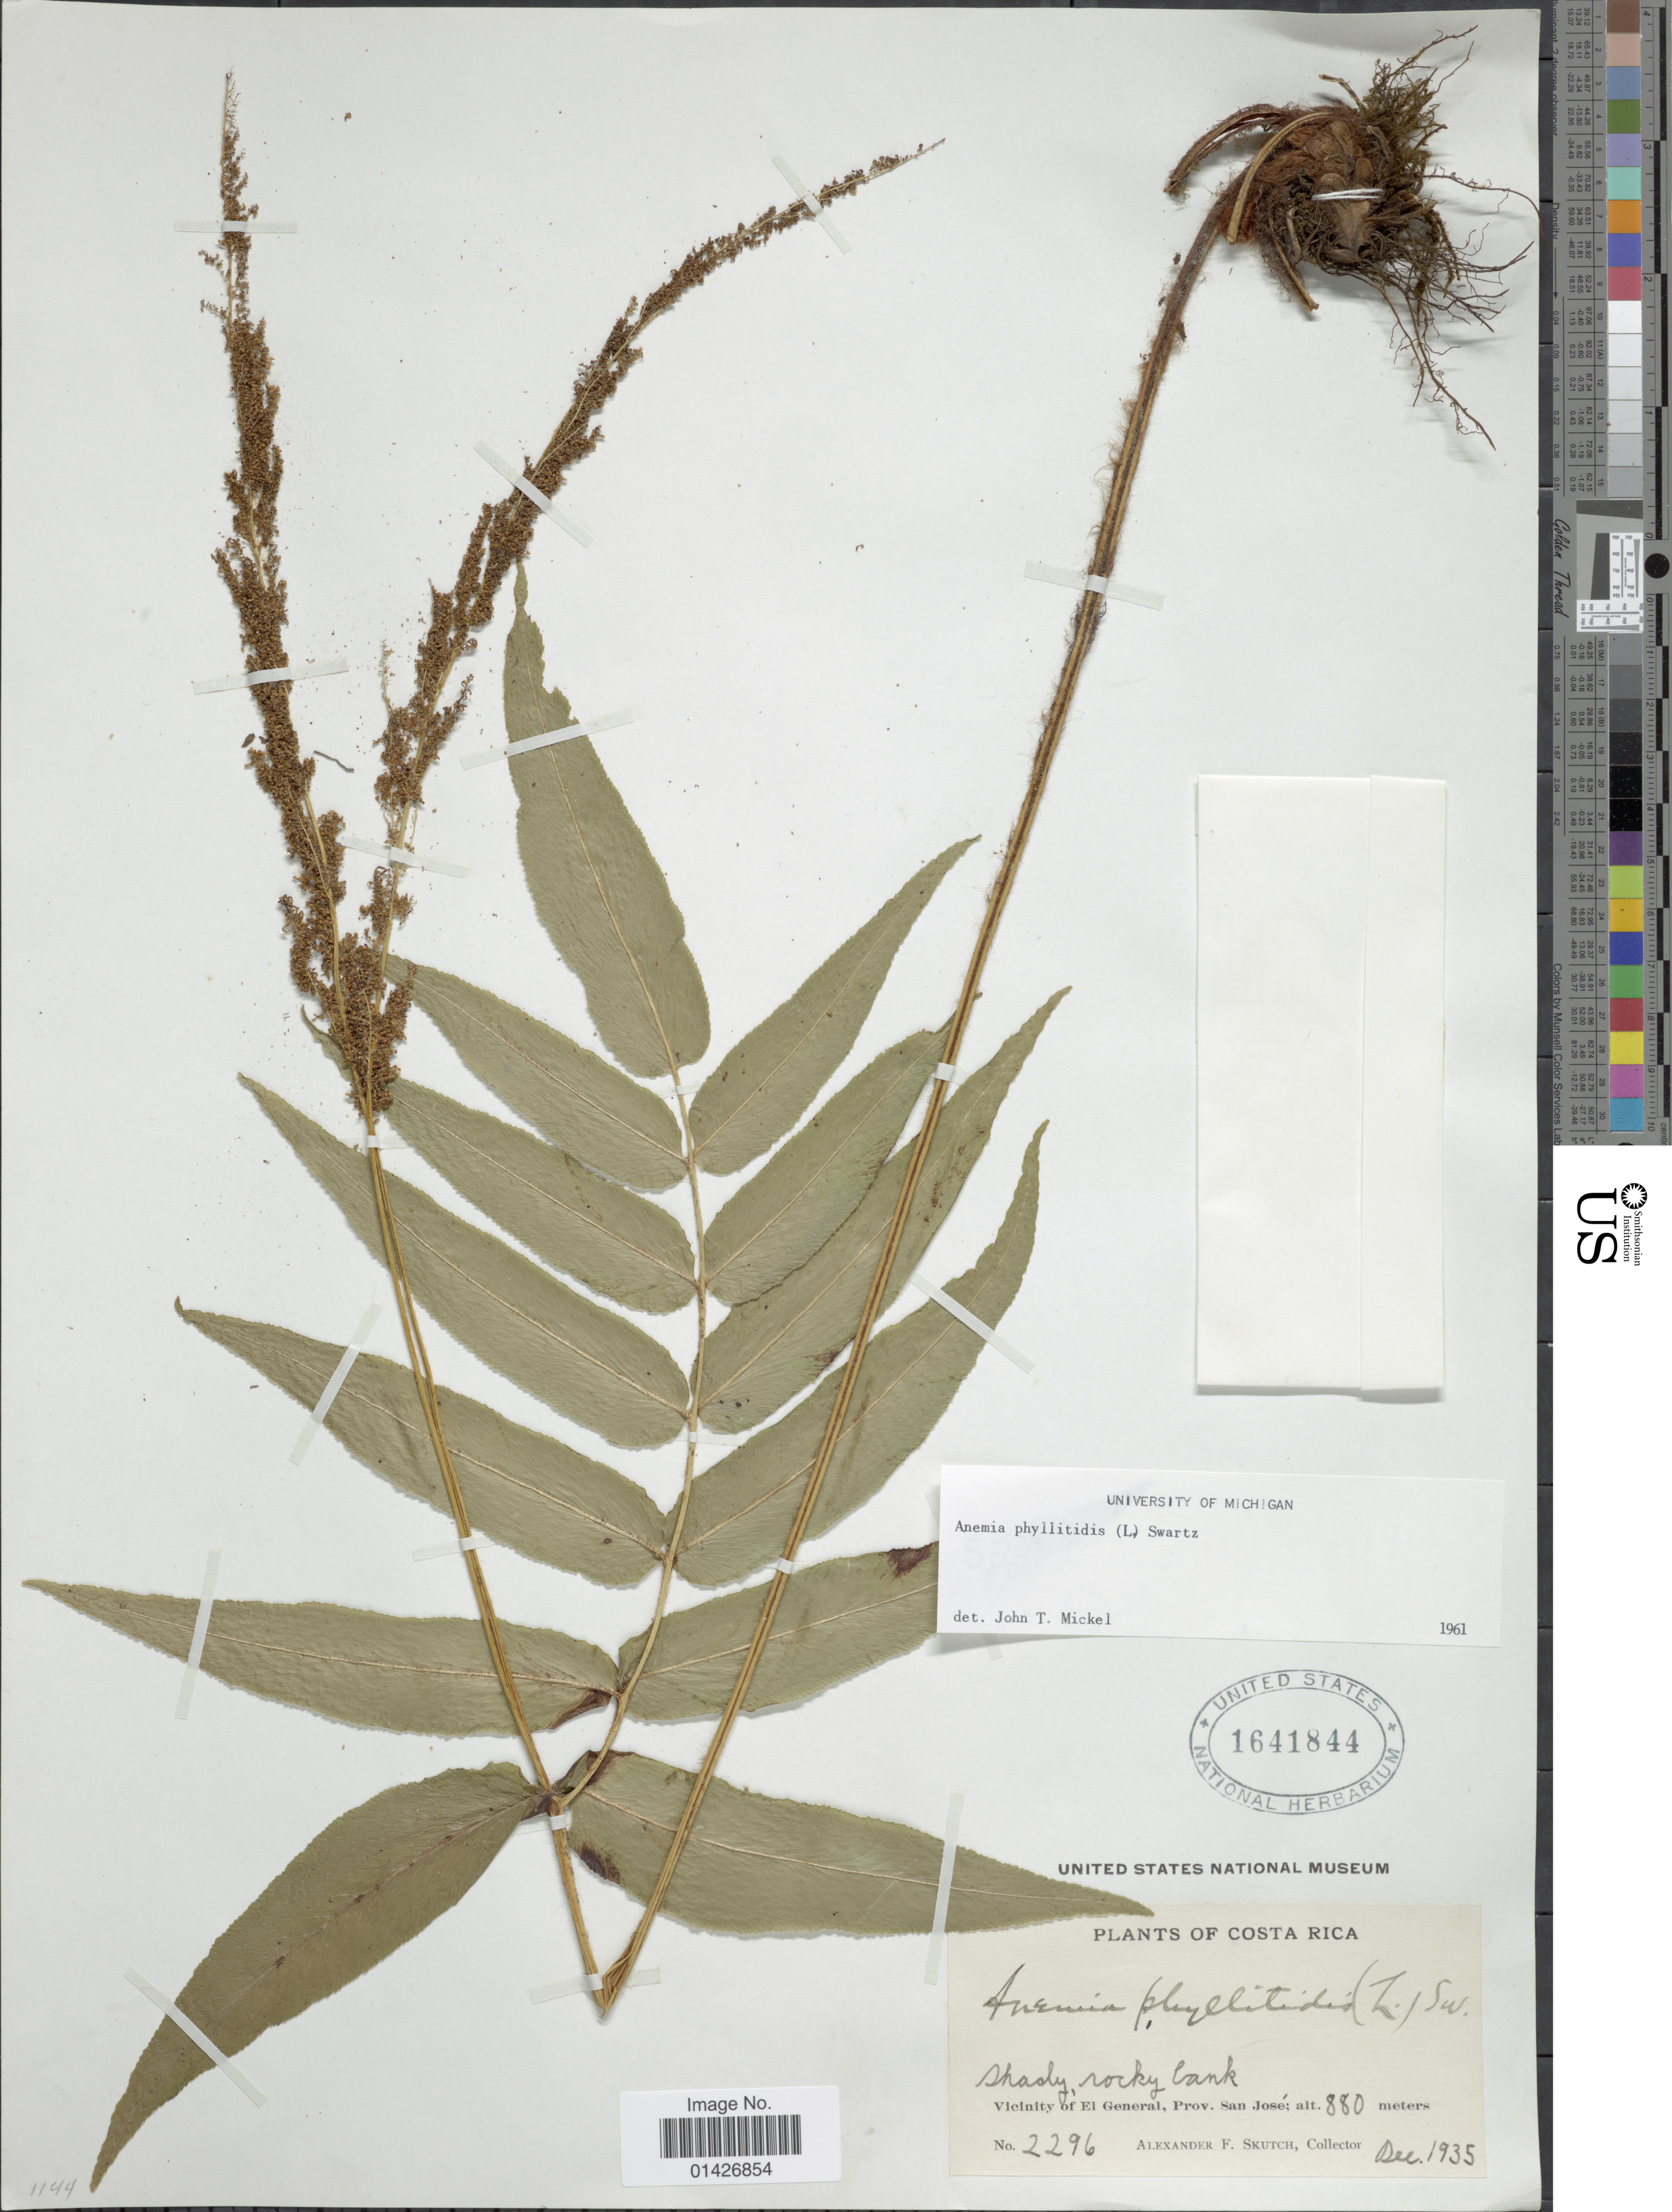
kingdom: Plantae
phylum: Tracheophyta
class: Polypodiopsida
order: Schizaeales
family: Anemiaceae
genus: Anemia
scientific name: Anemia phyllitidis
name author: (L.) Sw.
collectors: A. F. Skutch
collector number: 2296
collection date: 1935-12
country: Costa Rica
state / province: San José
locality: Vicinity of El General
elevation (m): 880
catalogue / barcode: US 1641844